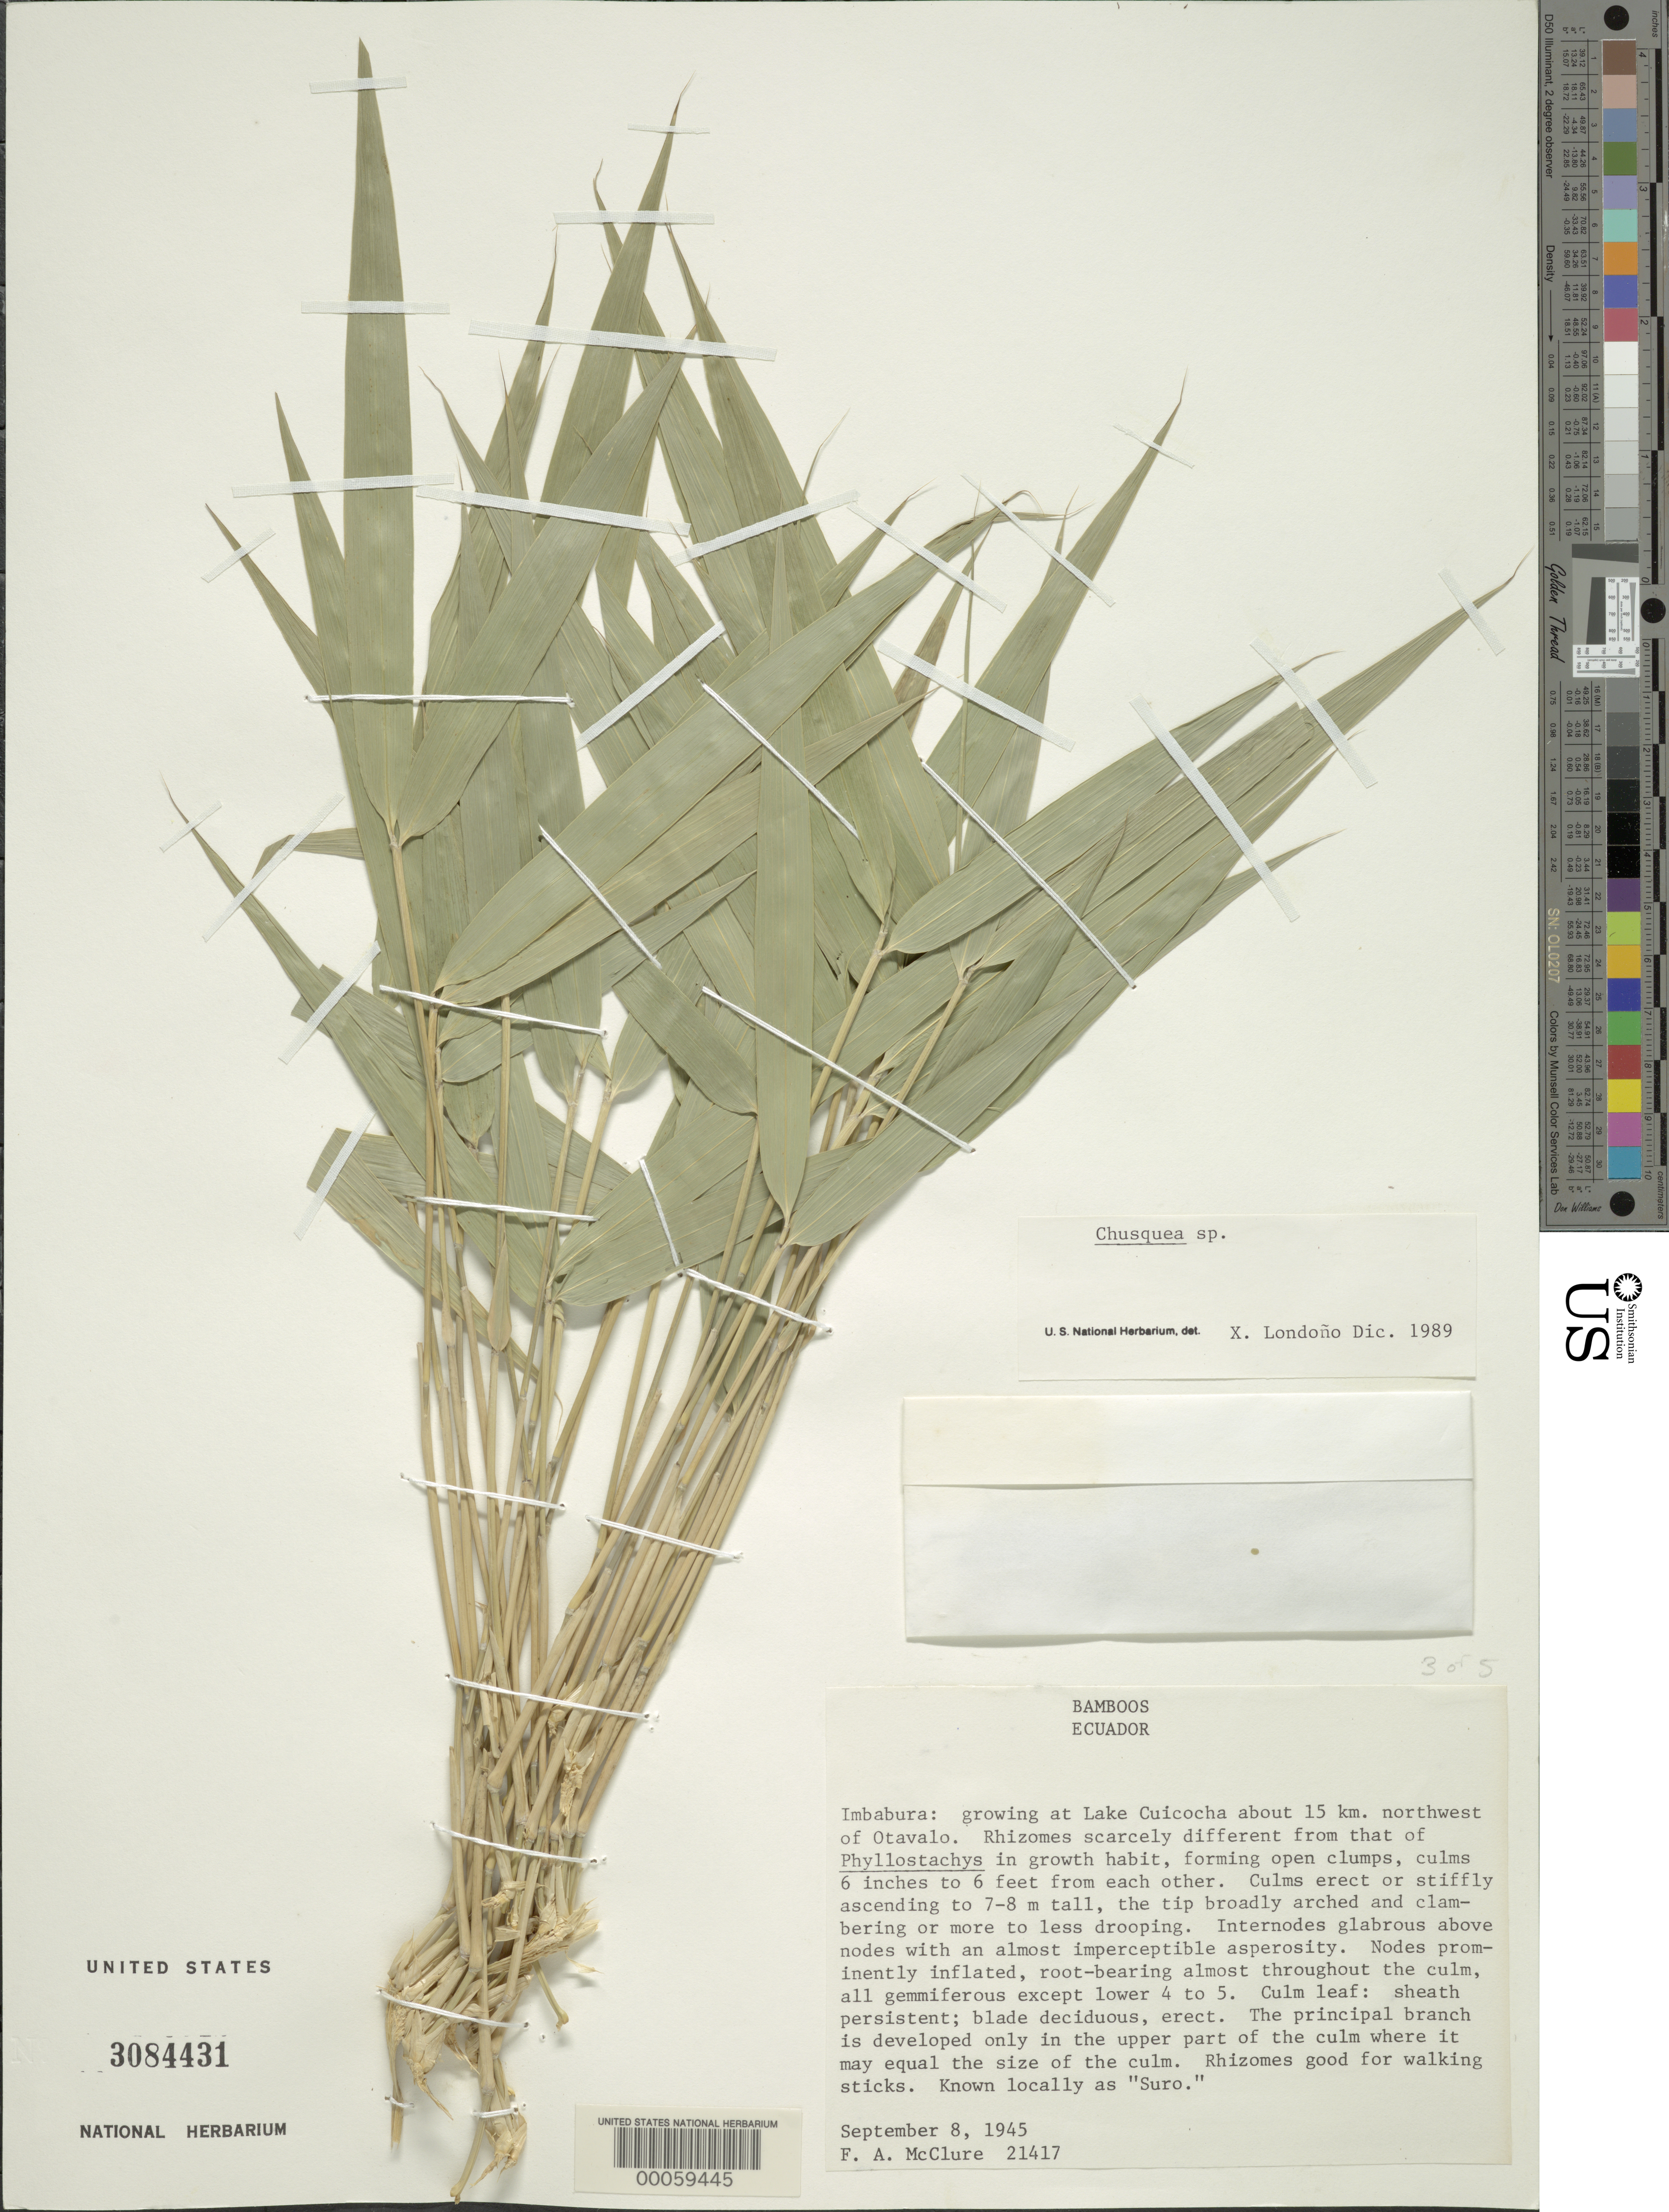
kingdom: Plantae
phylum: Tracheophyta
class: Liliopsida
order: Poales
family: Poaceae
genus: Chusquea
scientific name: Chusquea sp.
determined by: Londoño, X., (TULV), Jardin Botanico "Juan Maria Cespedes"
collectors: F. A. McClure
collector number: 21417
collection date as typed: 08 Sep 1945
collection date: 1945-09-08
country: Ecuador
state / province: Imbabura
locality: Lake Cuicocha, ca. 15 km NW of Otavalo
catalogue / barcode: US 3084431